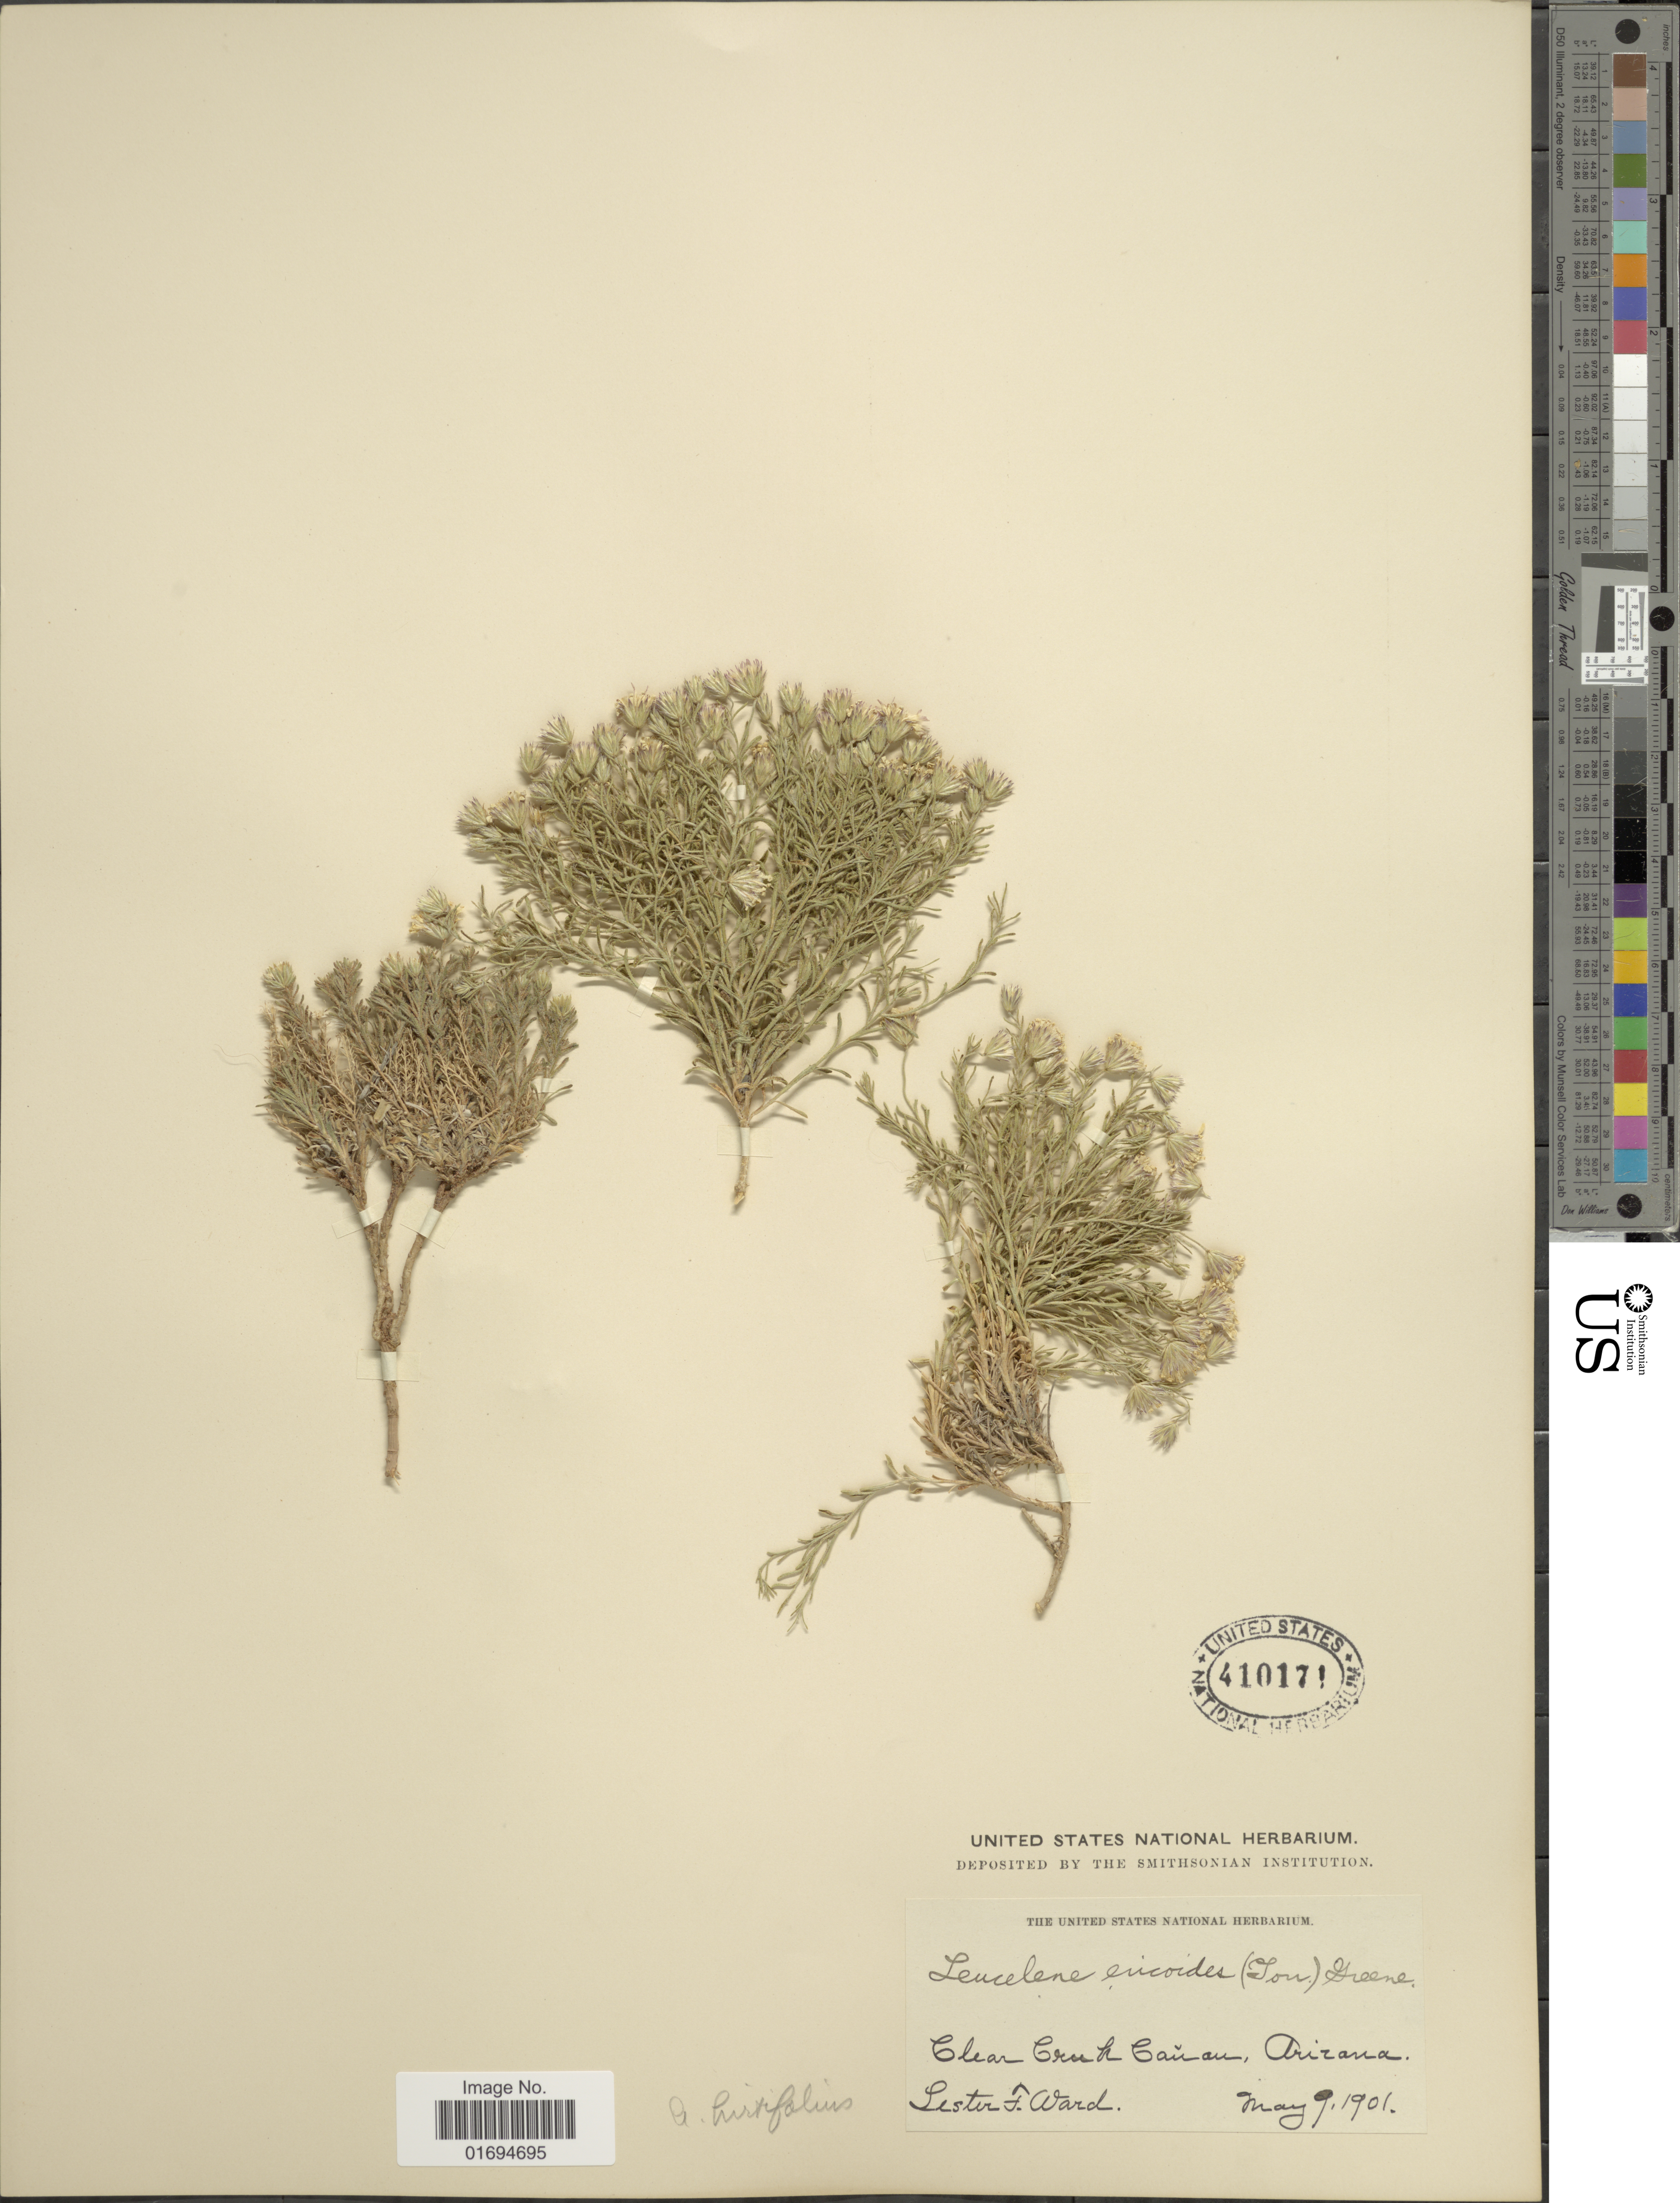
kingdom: Plantae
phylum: Tracheophyta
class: Magnoliopsida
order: Asterales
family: Asteraceae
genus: Chaetopappa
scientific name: Chaetopappa ericoides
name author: (Torr.) G.L. Nesom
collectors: L. F. Ward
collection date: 1901-05-09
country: United States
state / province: Arizona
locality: Clear Creek Canon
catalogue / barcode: US 410171